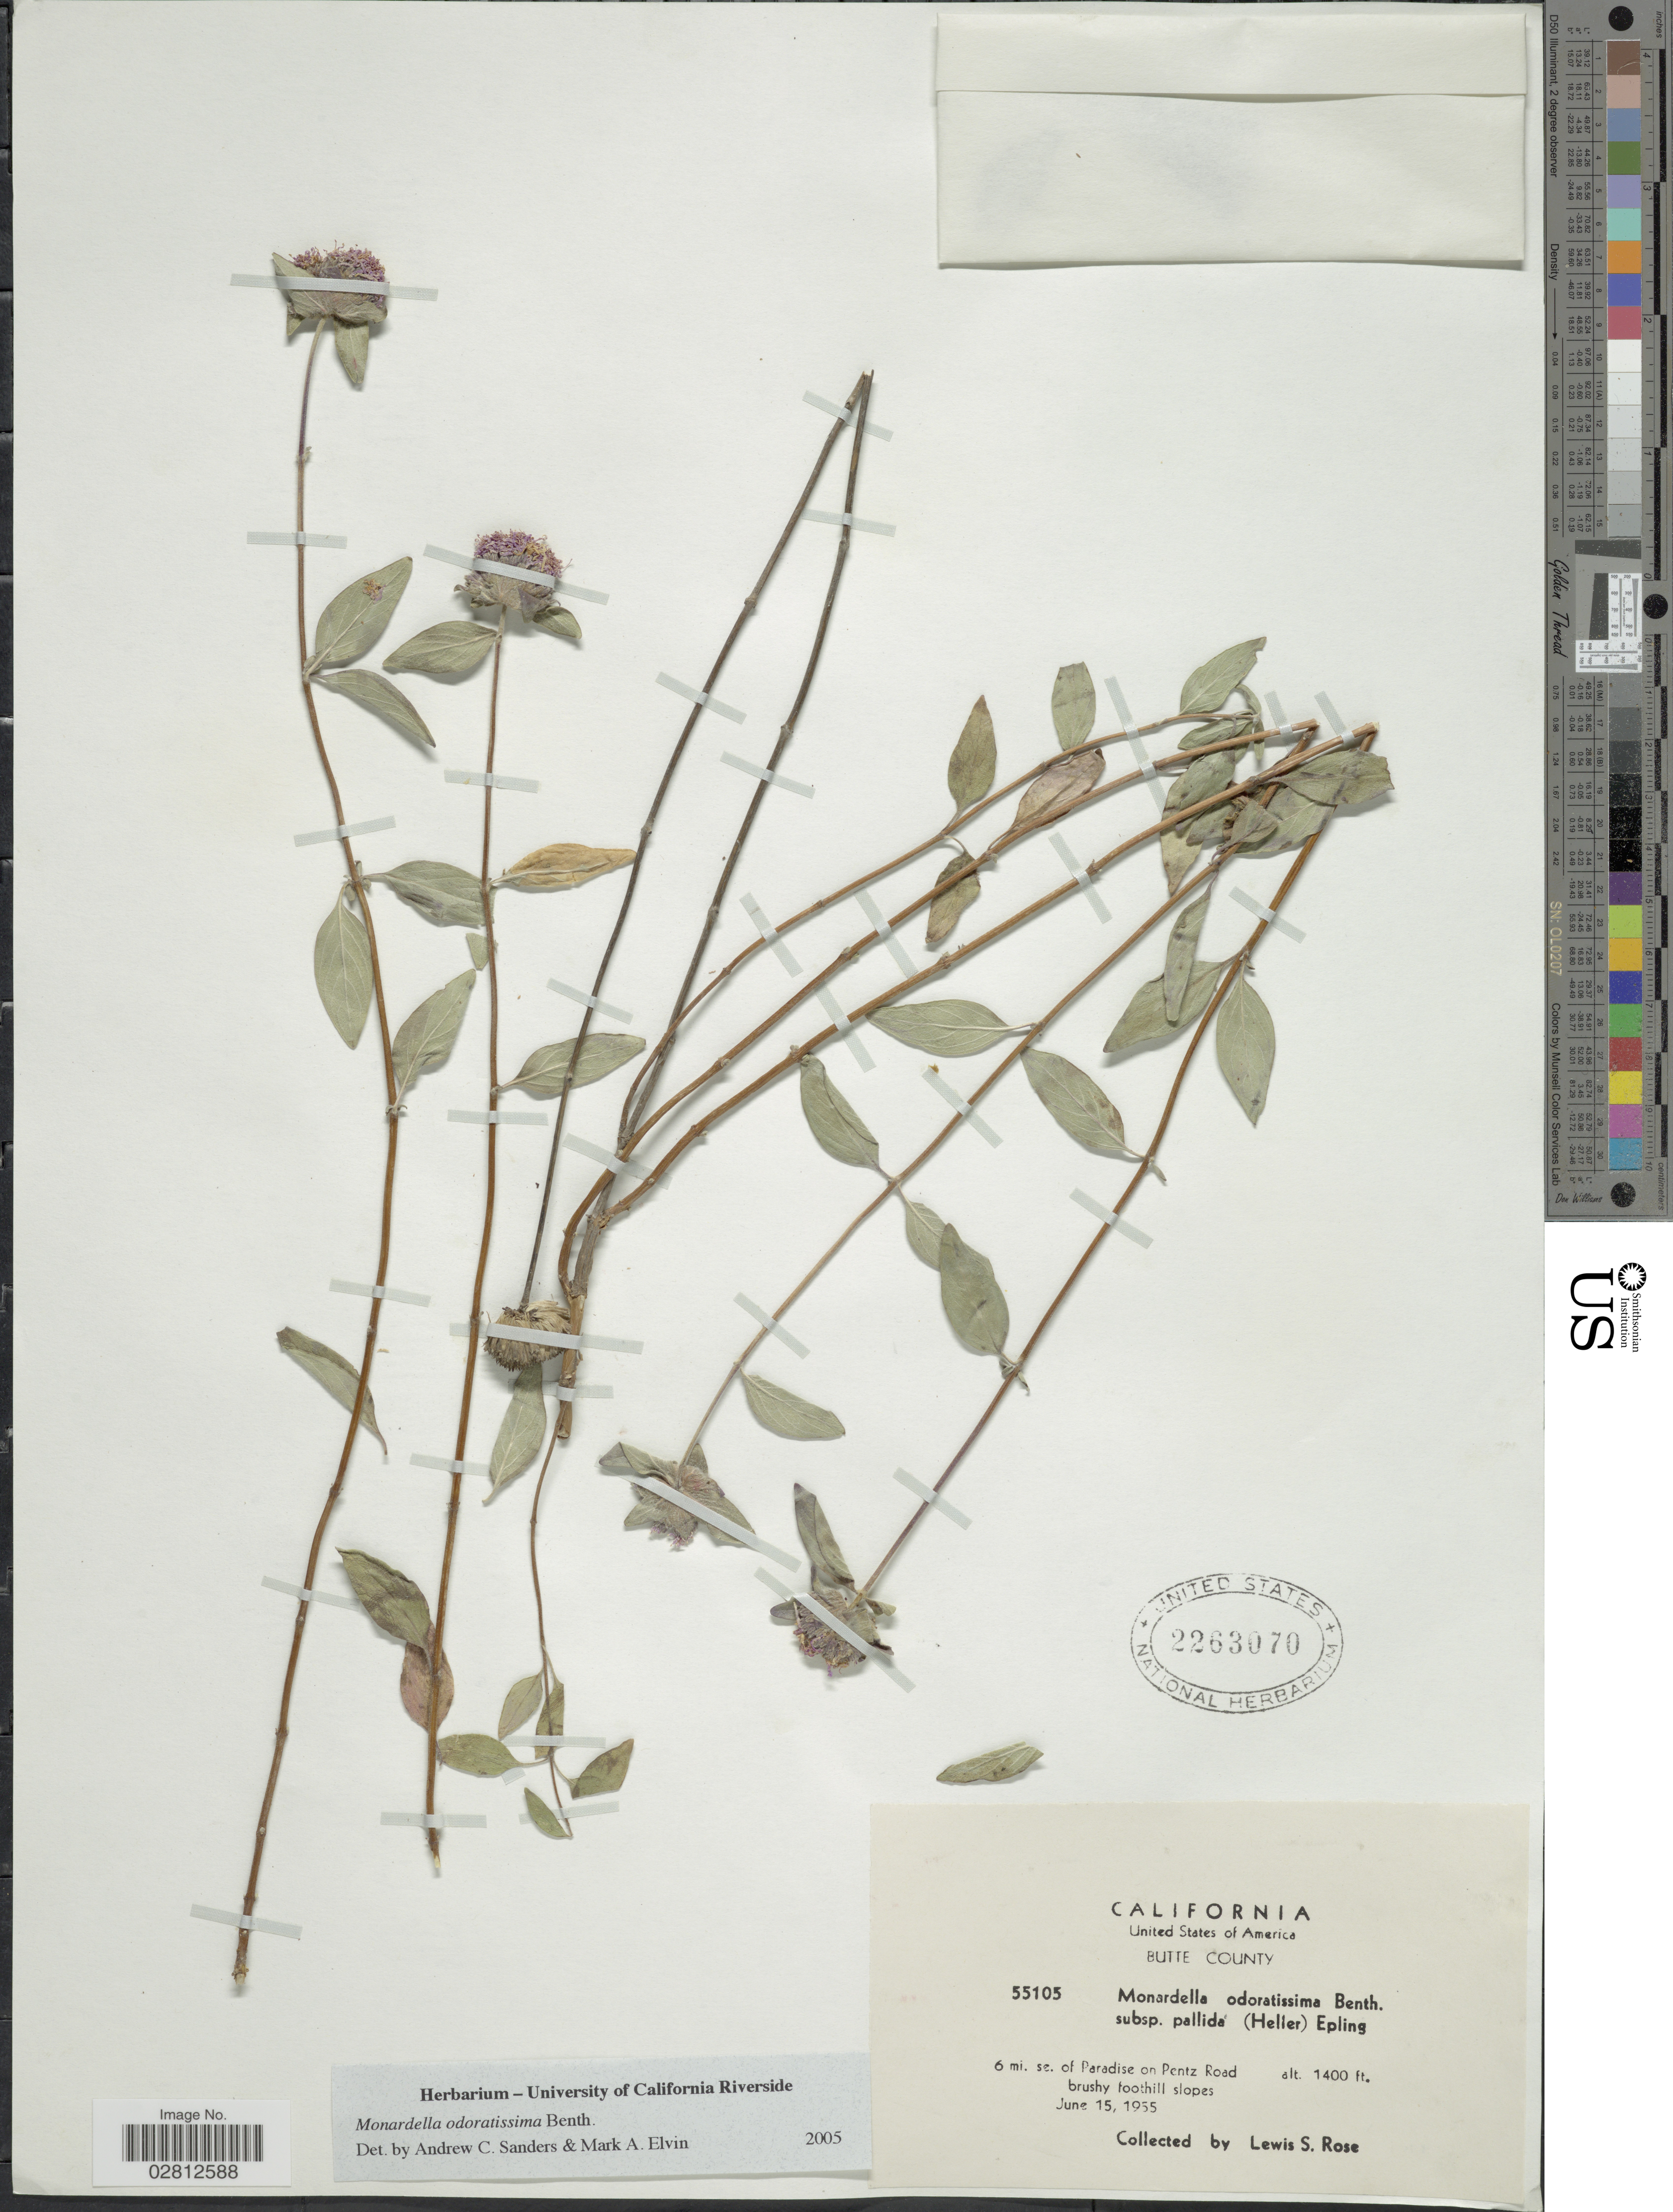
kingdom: Plantae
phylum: Tracheophyta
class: Magnoliopsida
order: Lamiales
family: Lamiaceae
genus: Monardella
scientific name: Monardella odoratissima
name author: Benth.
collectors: L. S. Rose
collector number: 55105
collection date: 1955-06-15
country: United States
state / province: California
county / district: Butte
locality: United States of America, Butte County, 6 mi. se. of Paradise on Pentz Road.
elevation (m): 427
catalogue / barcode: US 2263070